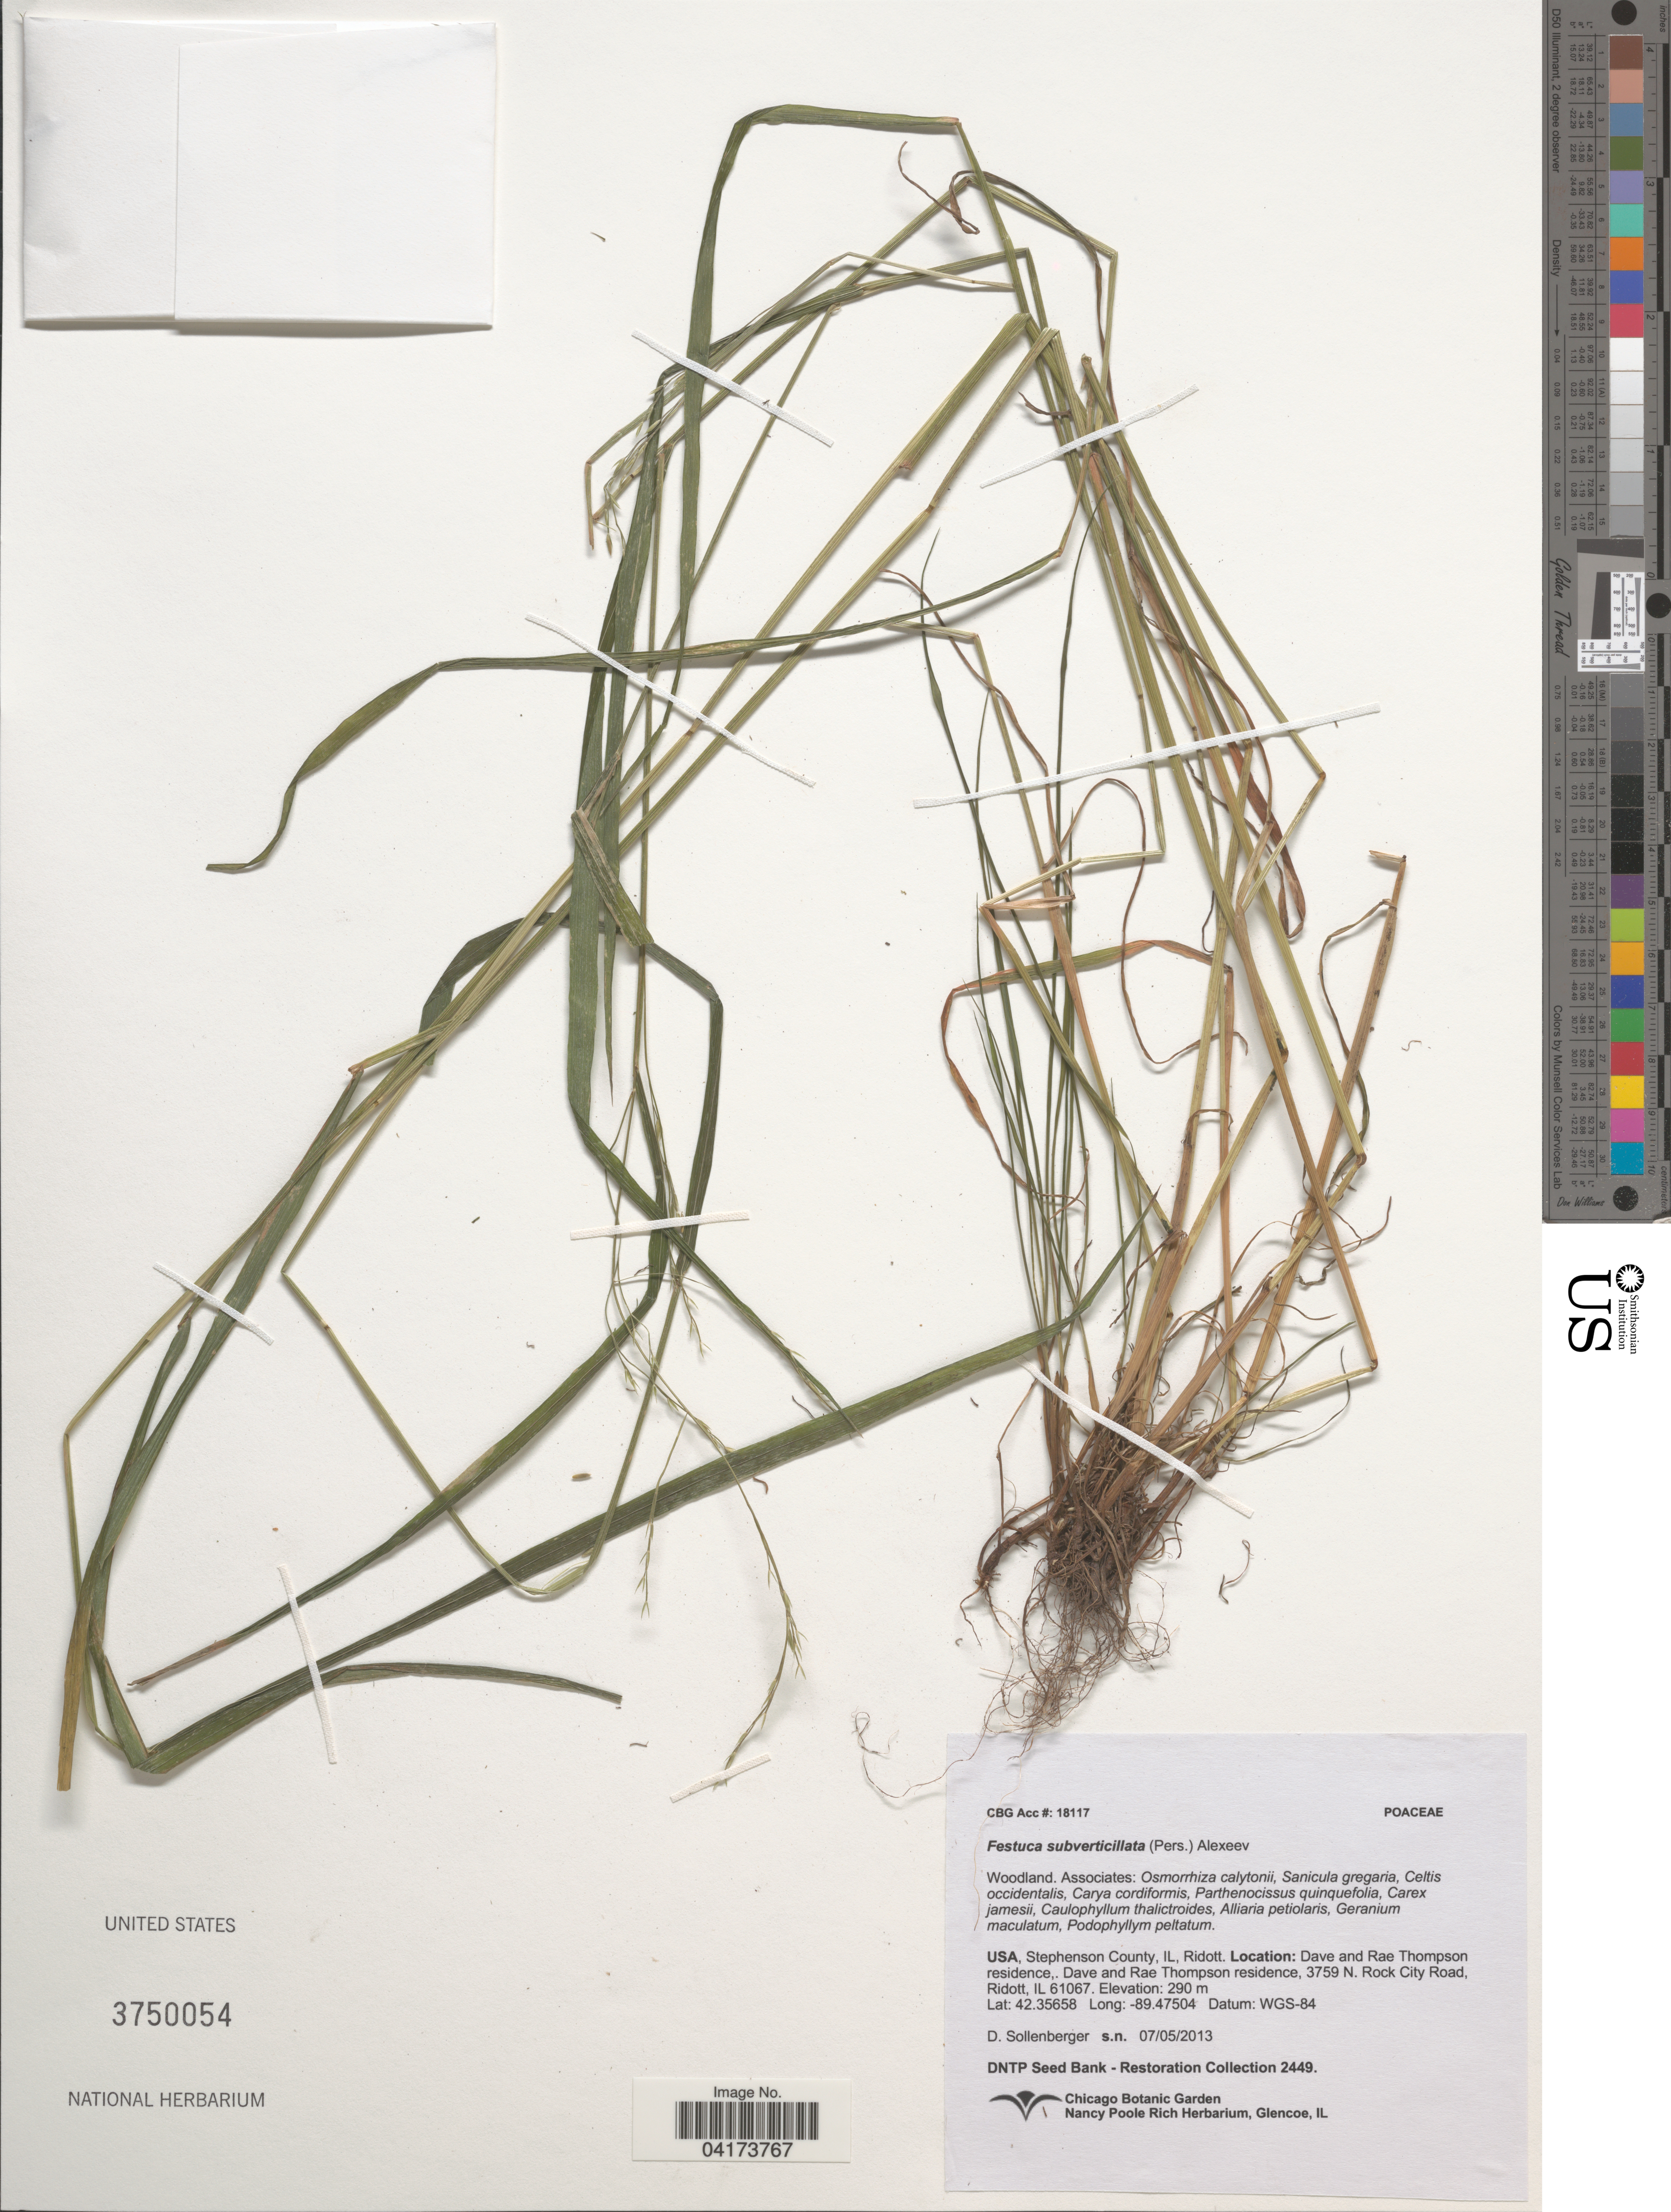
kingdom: Plantae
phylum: Tracheophyta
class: Liliopsida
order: Poales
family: Poaceae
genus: Festuca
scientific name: Festuca subverticillata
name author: (Pers.) E.B. Alexeev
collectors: D. Sollenberger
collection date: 2013-07-05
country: United States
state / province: Illinois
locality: Stephenson County, Ridott. Dave and Rae Thompson residence, Dave and Rae Thompson residence, 3759 N. Rock City Road, Ridott, IL 61067.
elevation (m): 290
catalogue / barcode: US 3750054